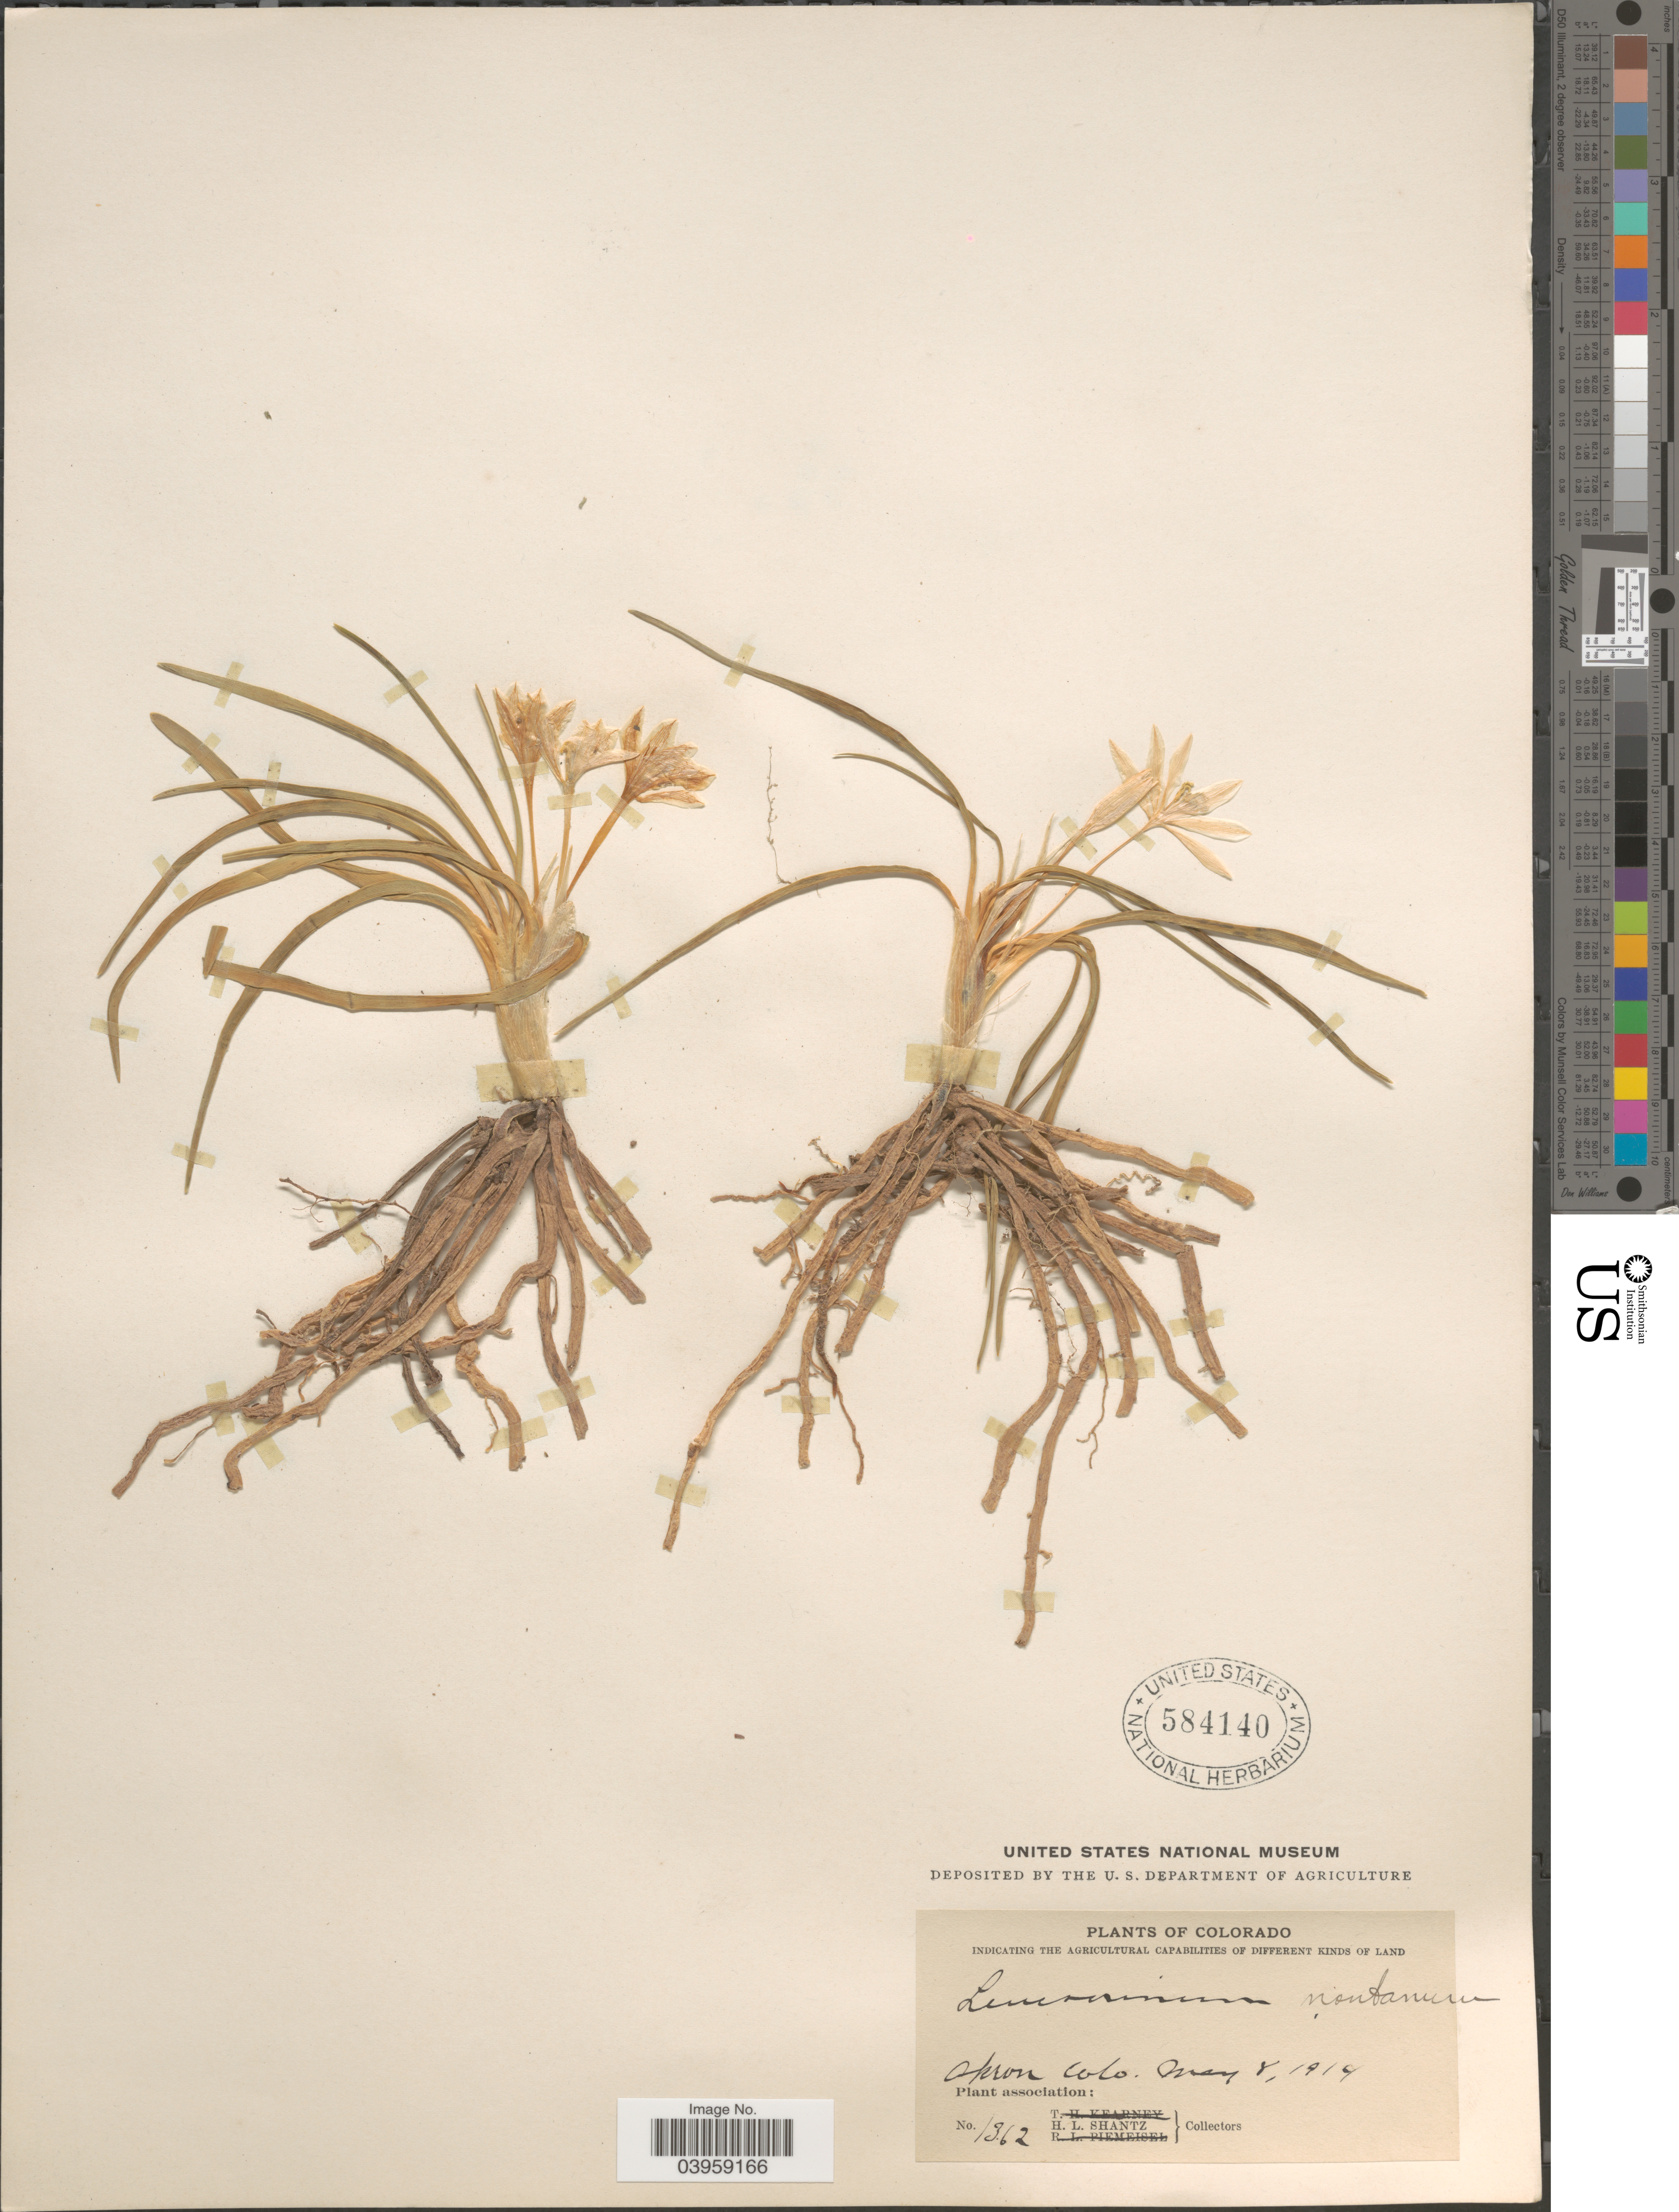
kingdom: Plantae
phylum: Tracheophyta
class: Liliopsida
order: Asparagales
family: Asparagaceae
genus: Leucocrinum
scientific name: Leucocrinum montanum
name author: Nutt.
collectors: H. Shantz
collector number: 1362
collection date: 1914-05-08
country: United States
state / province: Colorado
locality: Akron Colo.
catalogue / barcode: US 584140